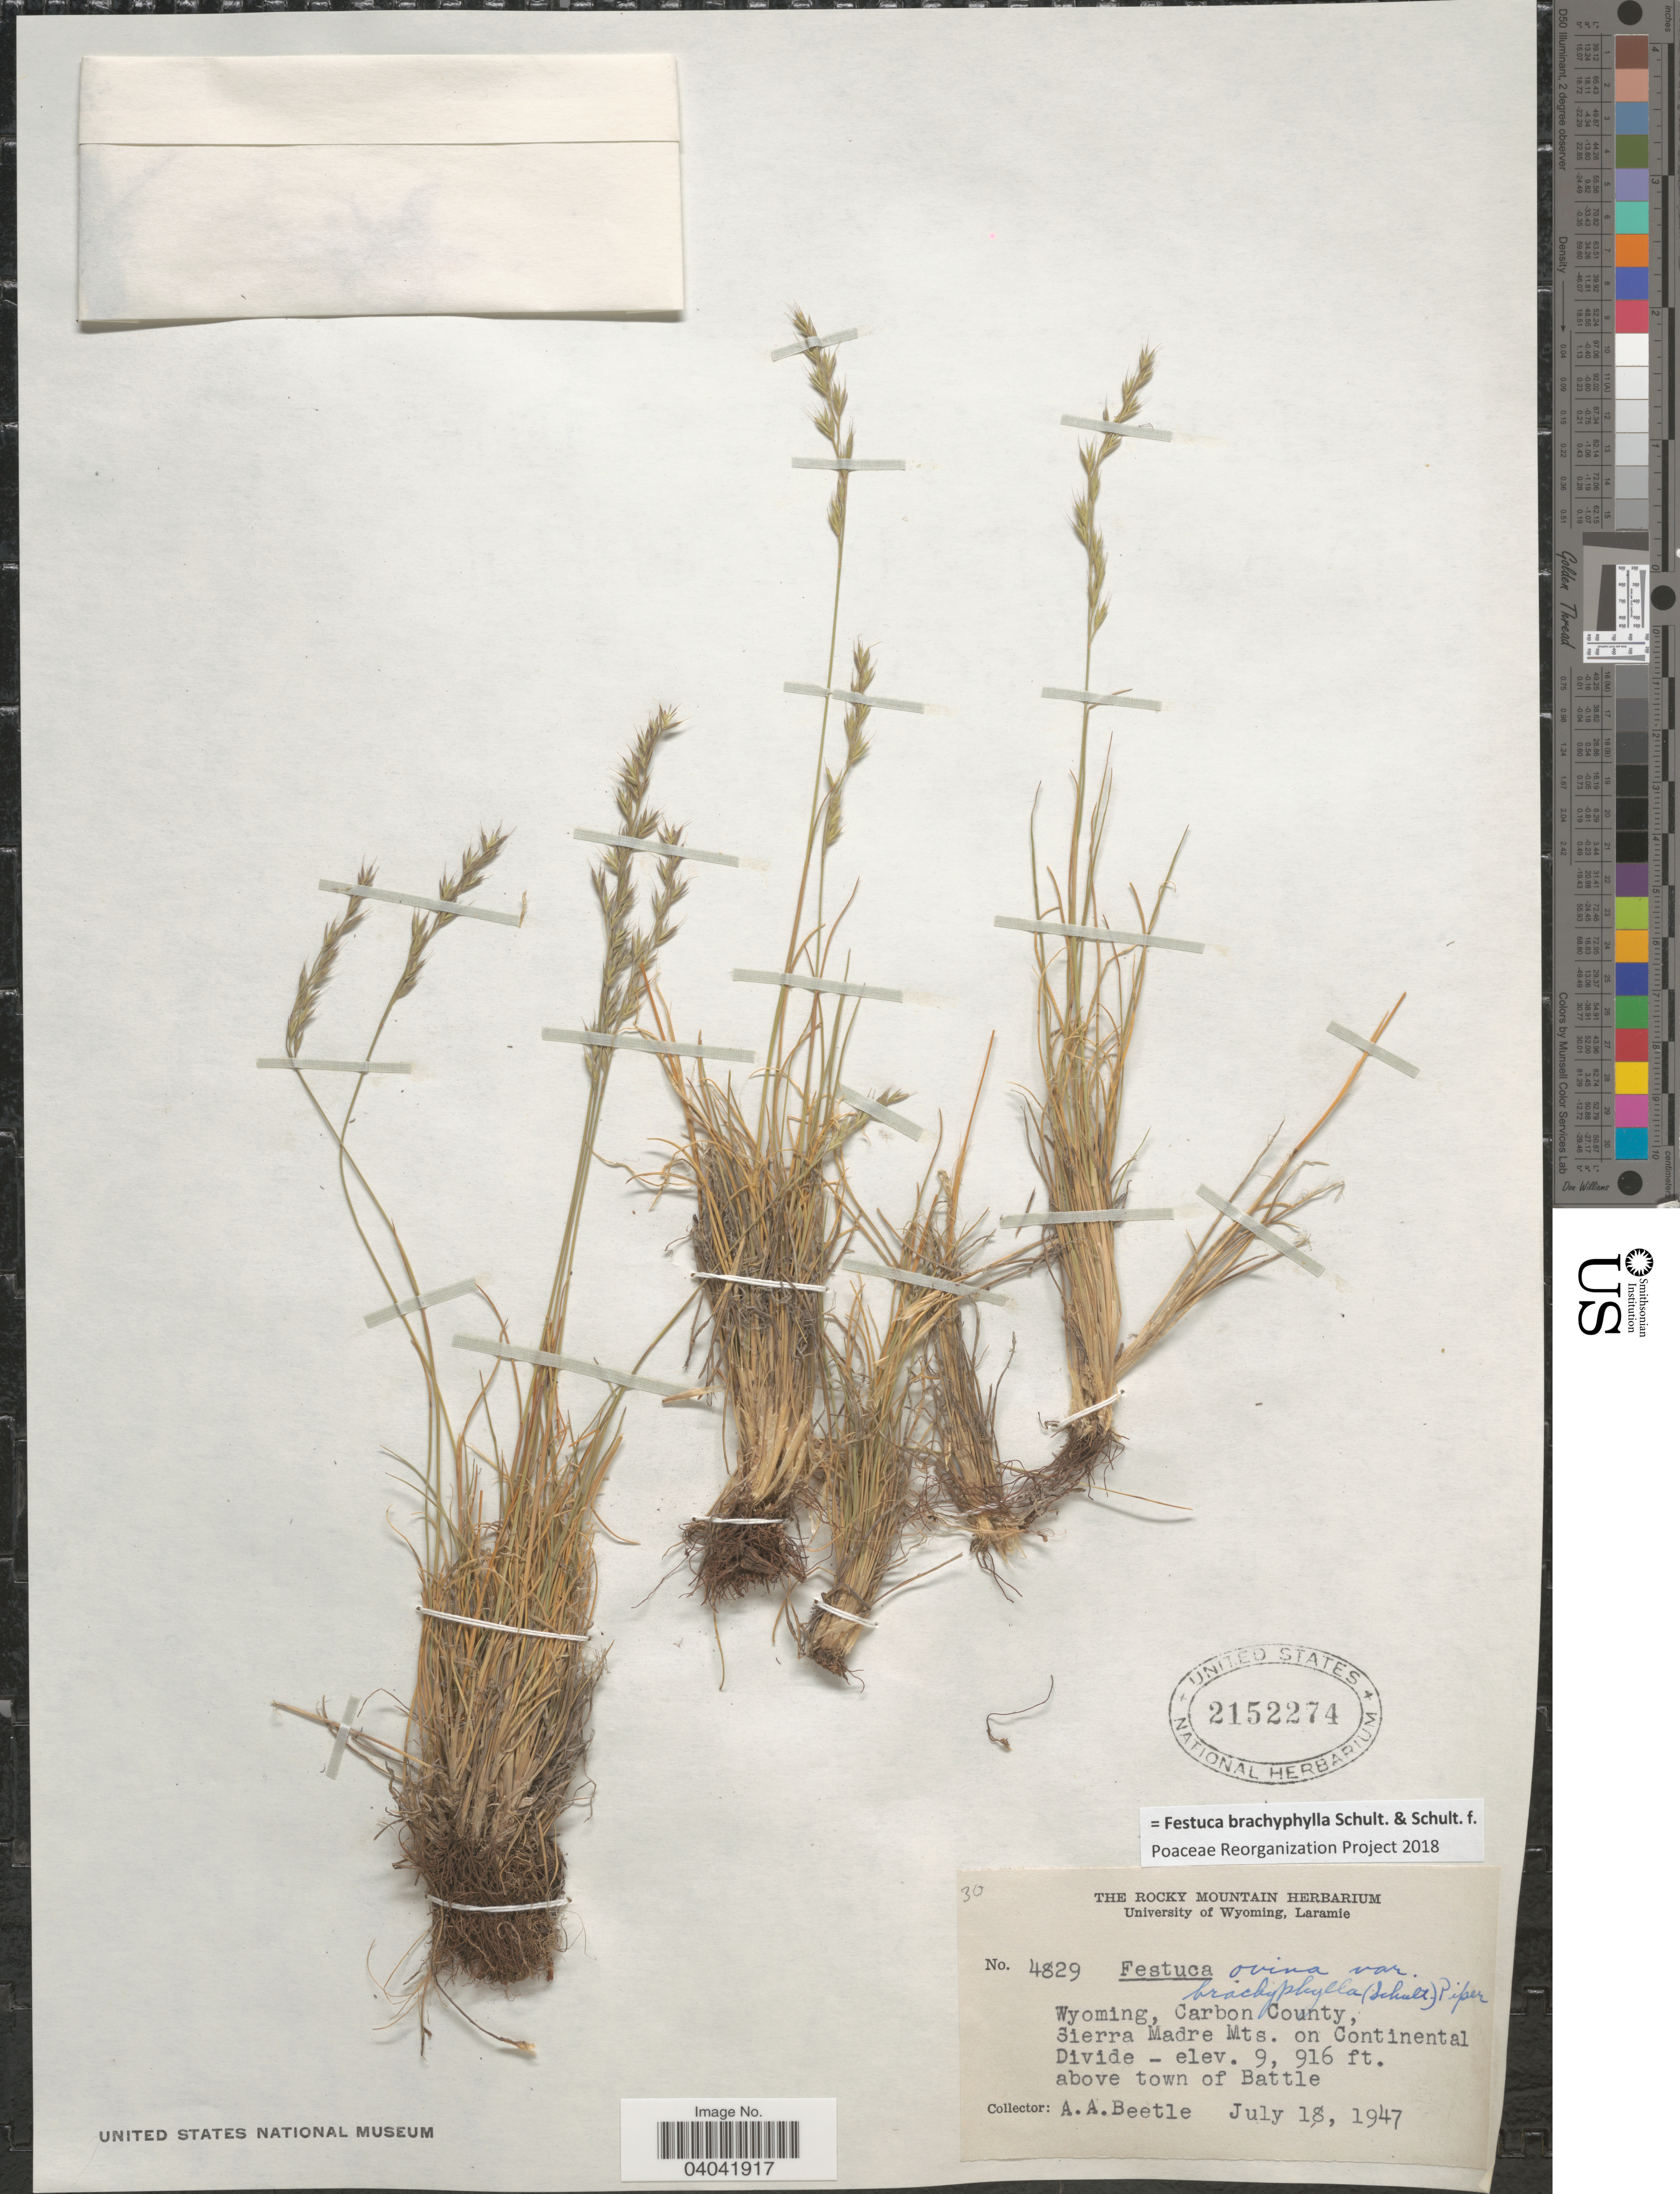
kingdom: Plantae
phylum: Tracheophyta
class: Liliopsida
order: Poales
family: Poaceae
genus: Festuca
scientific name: Festuca brachyphylla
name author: Schult. & Schult. f.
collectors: A. A. Beetle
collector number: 4829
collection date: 1947-07-18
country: United States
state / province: Wyoming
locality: Carbon County, Sierra Madre Mts. on Continental Divide - above town of Battle.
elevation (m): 3022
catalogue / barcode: US 2152274